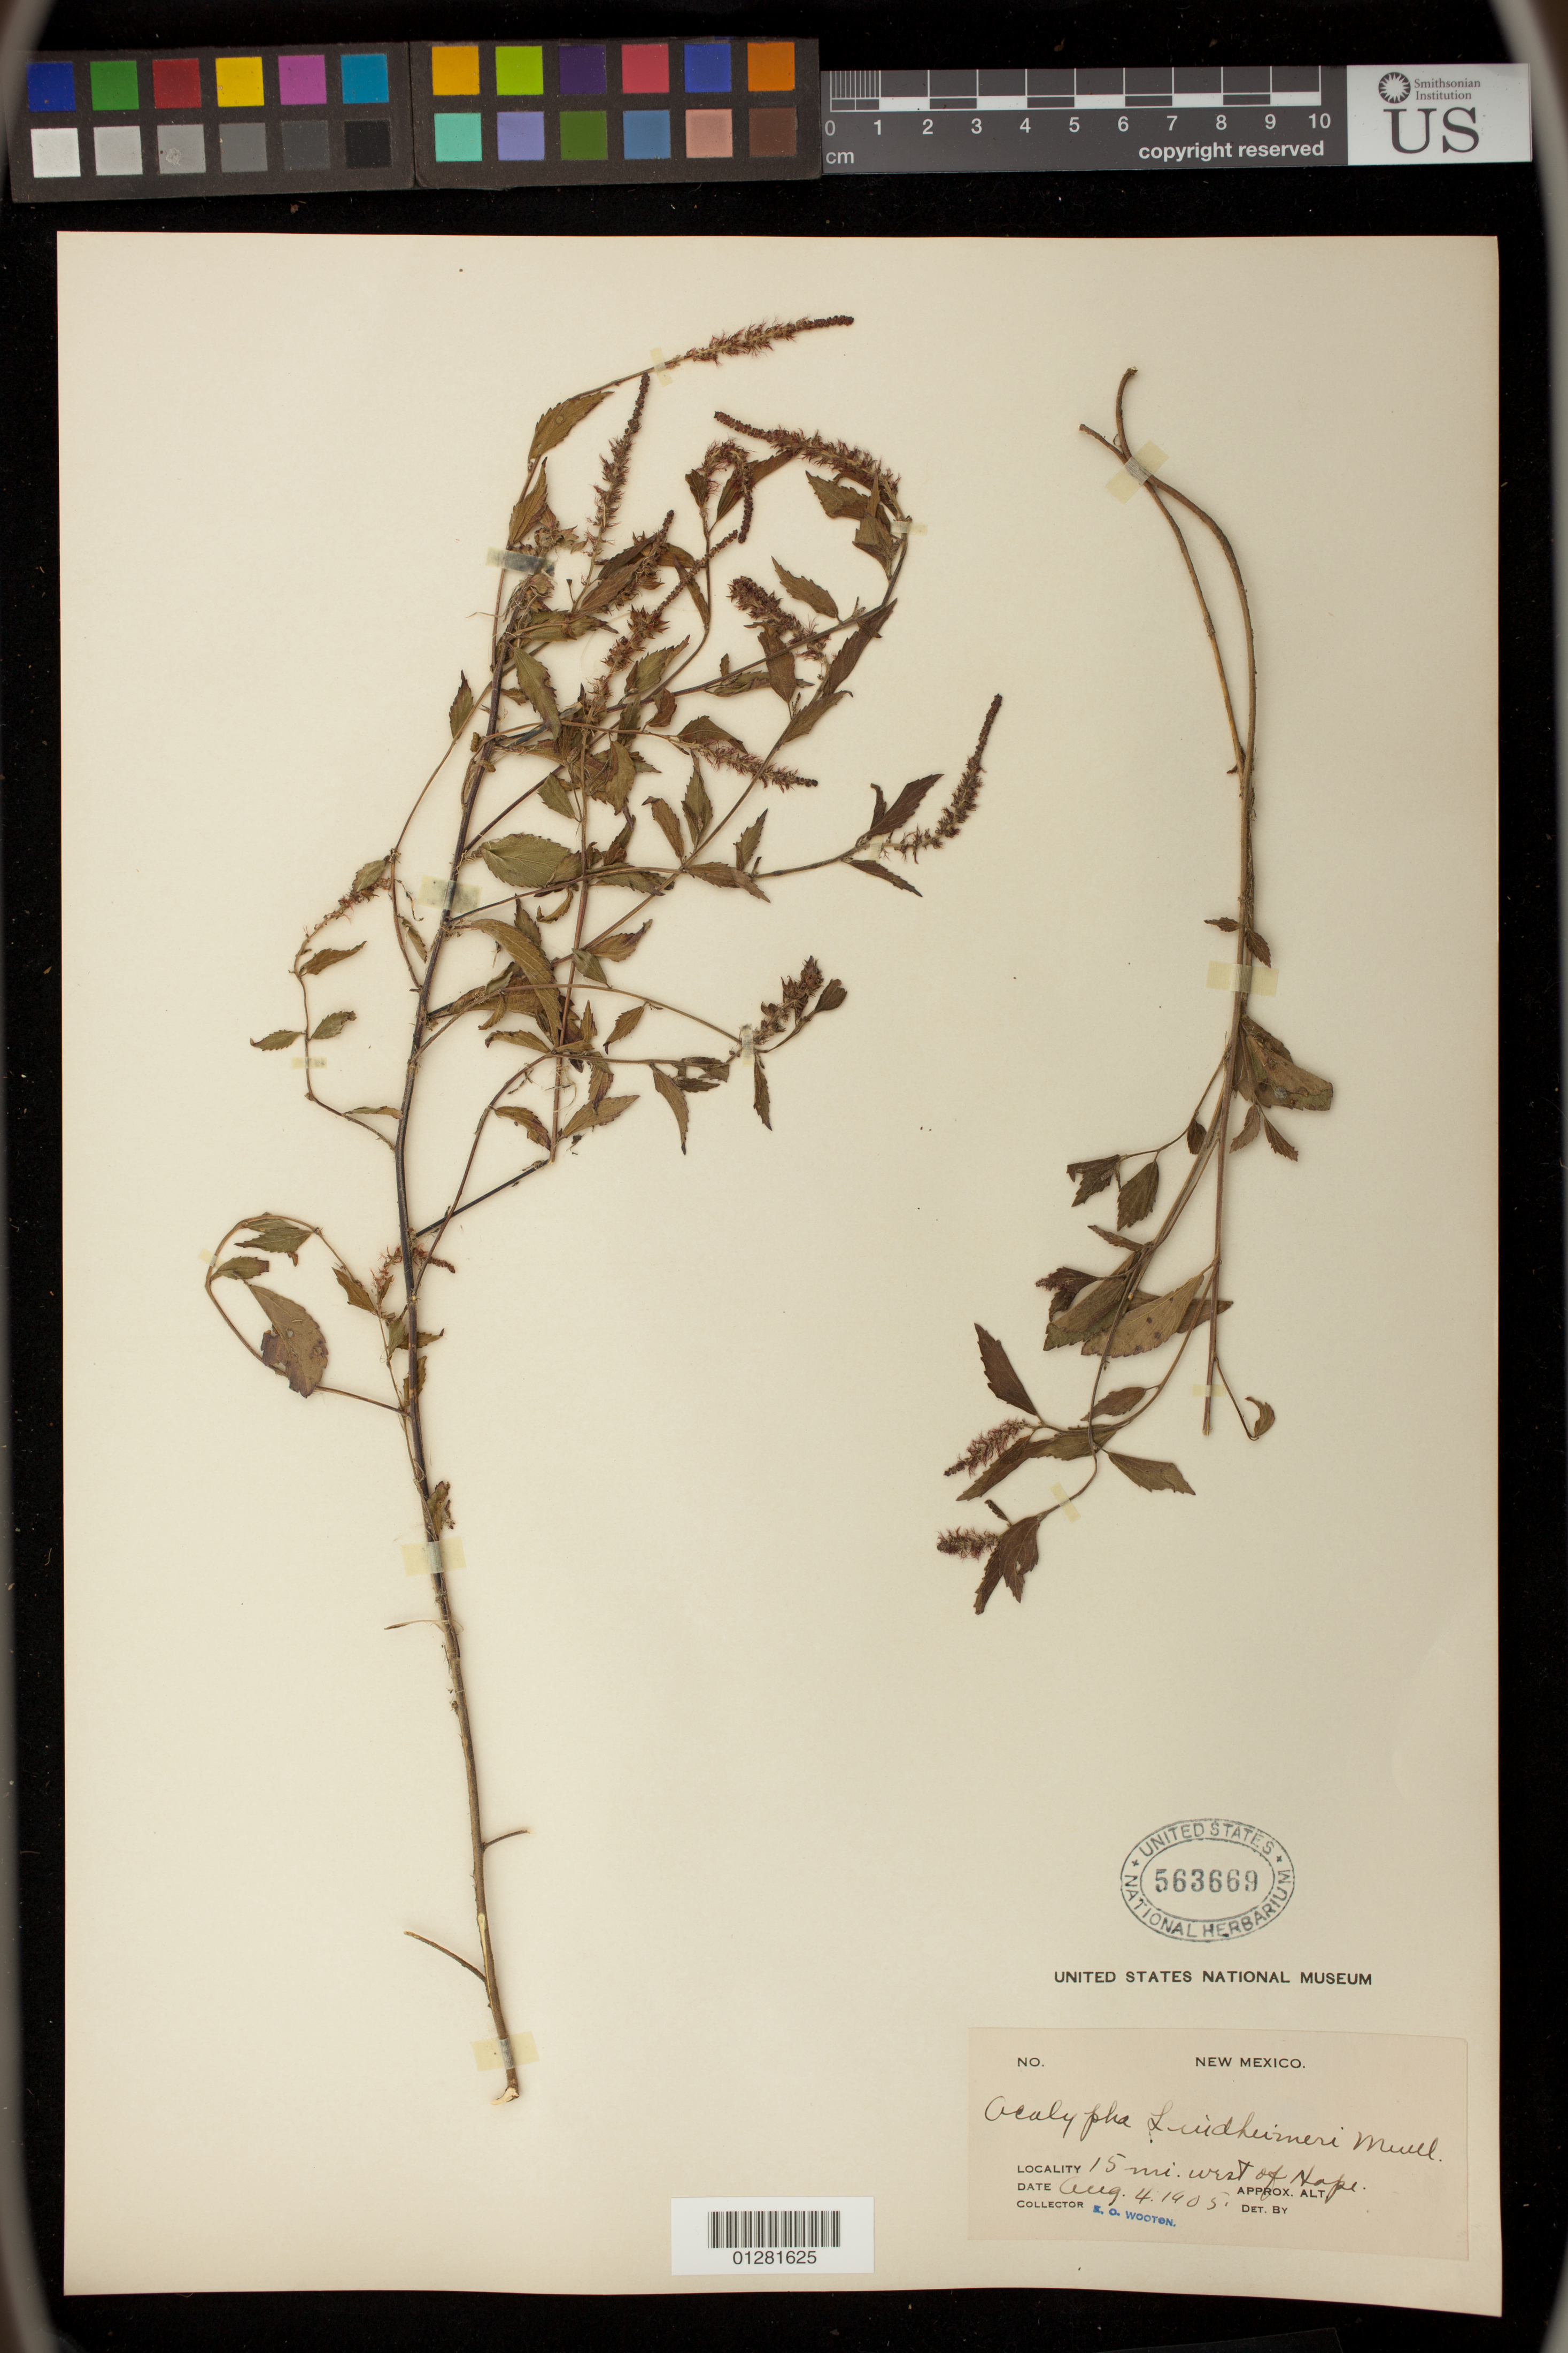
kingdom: Plantae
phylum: Tracheophyta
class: Magnoliopsida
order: Malpighiales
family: Euphorbiaceae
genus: Acalypha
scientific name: Acalypha lindheimeri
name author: Müll. Arg.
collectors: E. O. Wooton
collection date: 1905-08-04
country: United States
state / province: New Mexico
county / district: Eddy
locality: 15 mi. west of Hope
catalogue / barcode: US 563669